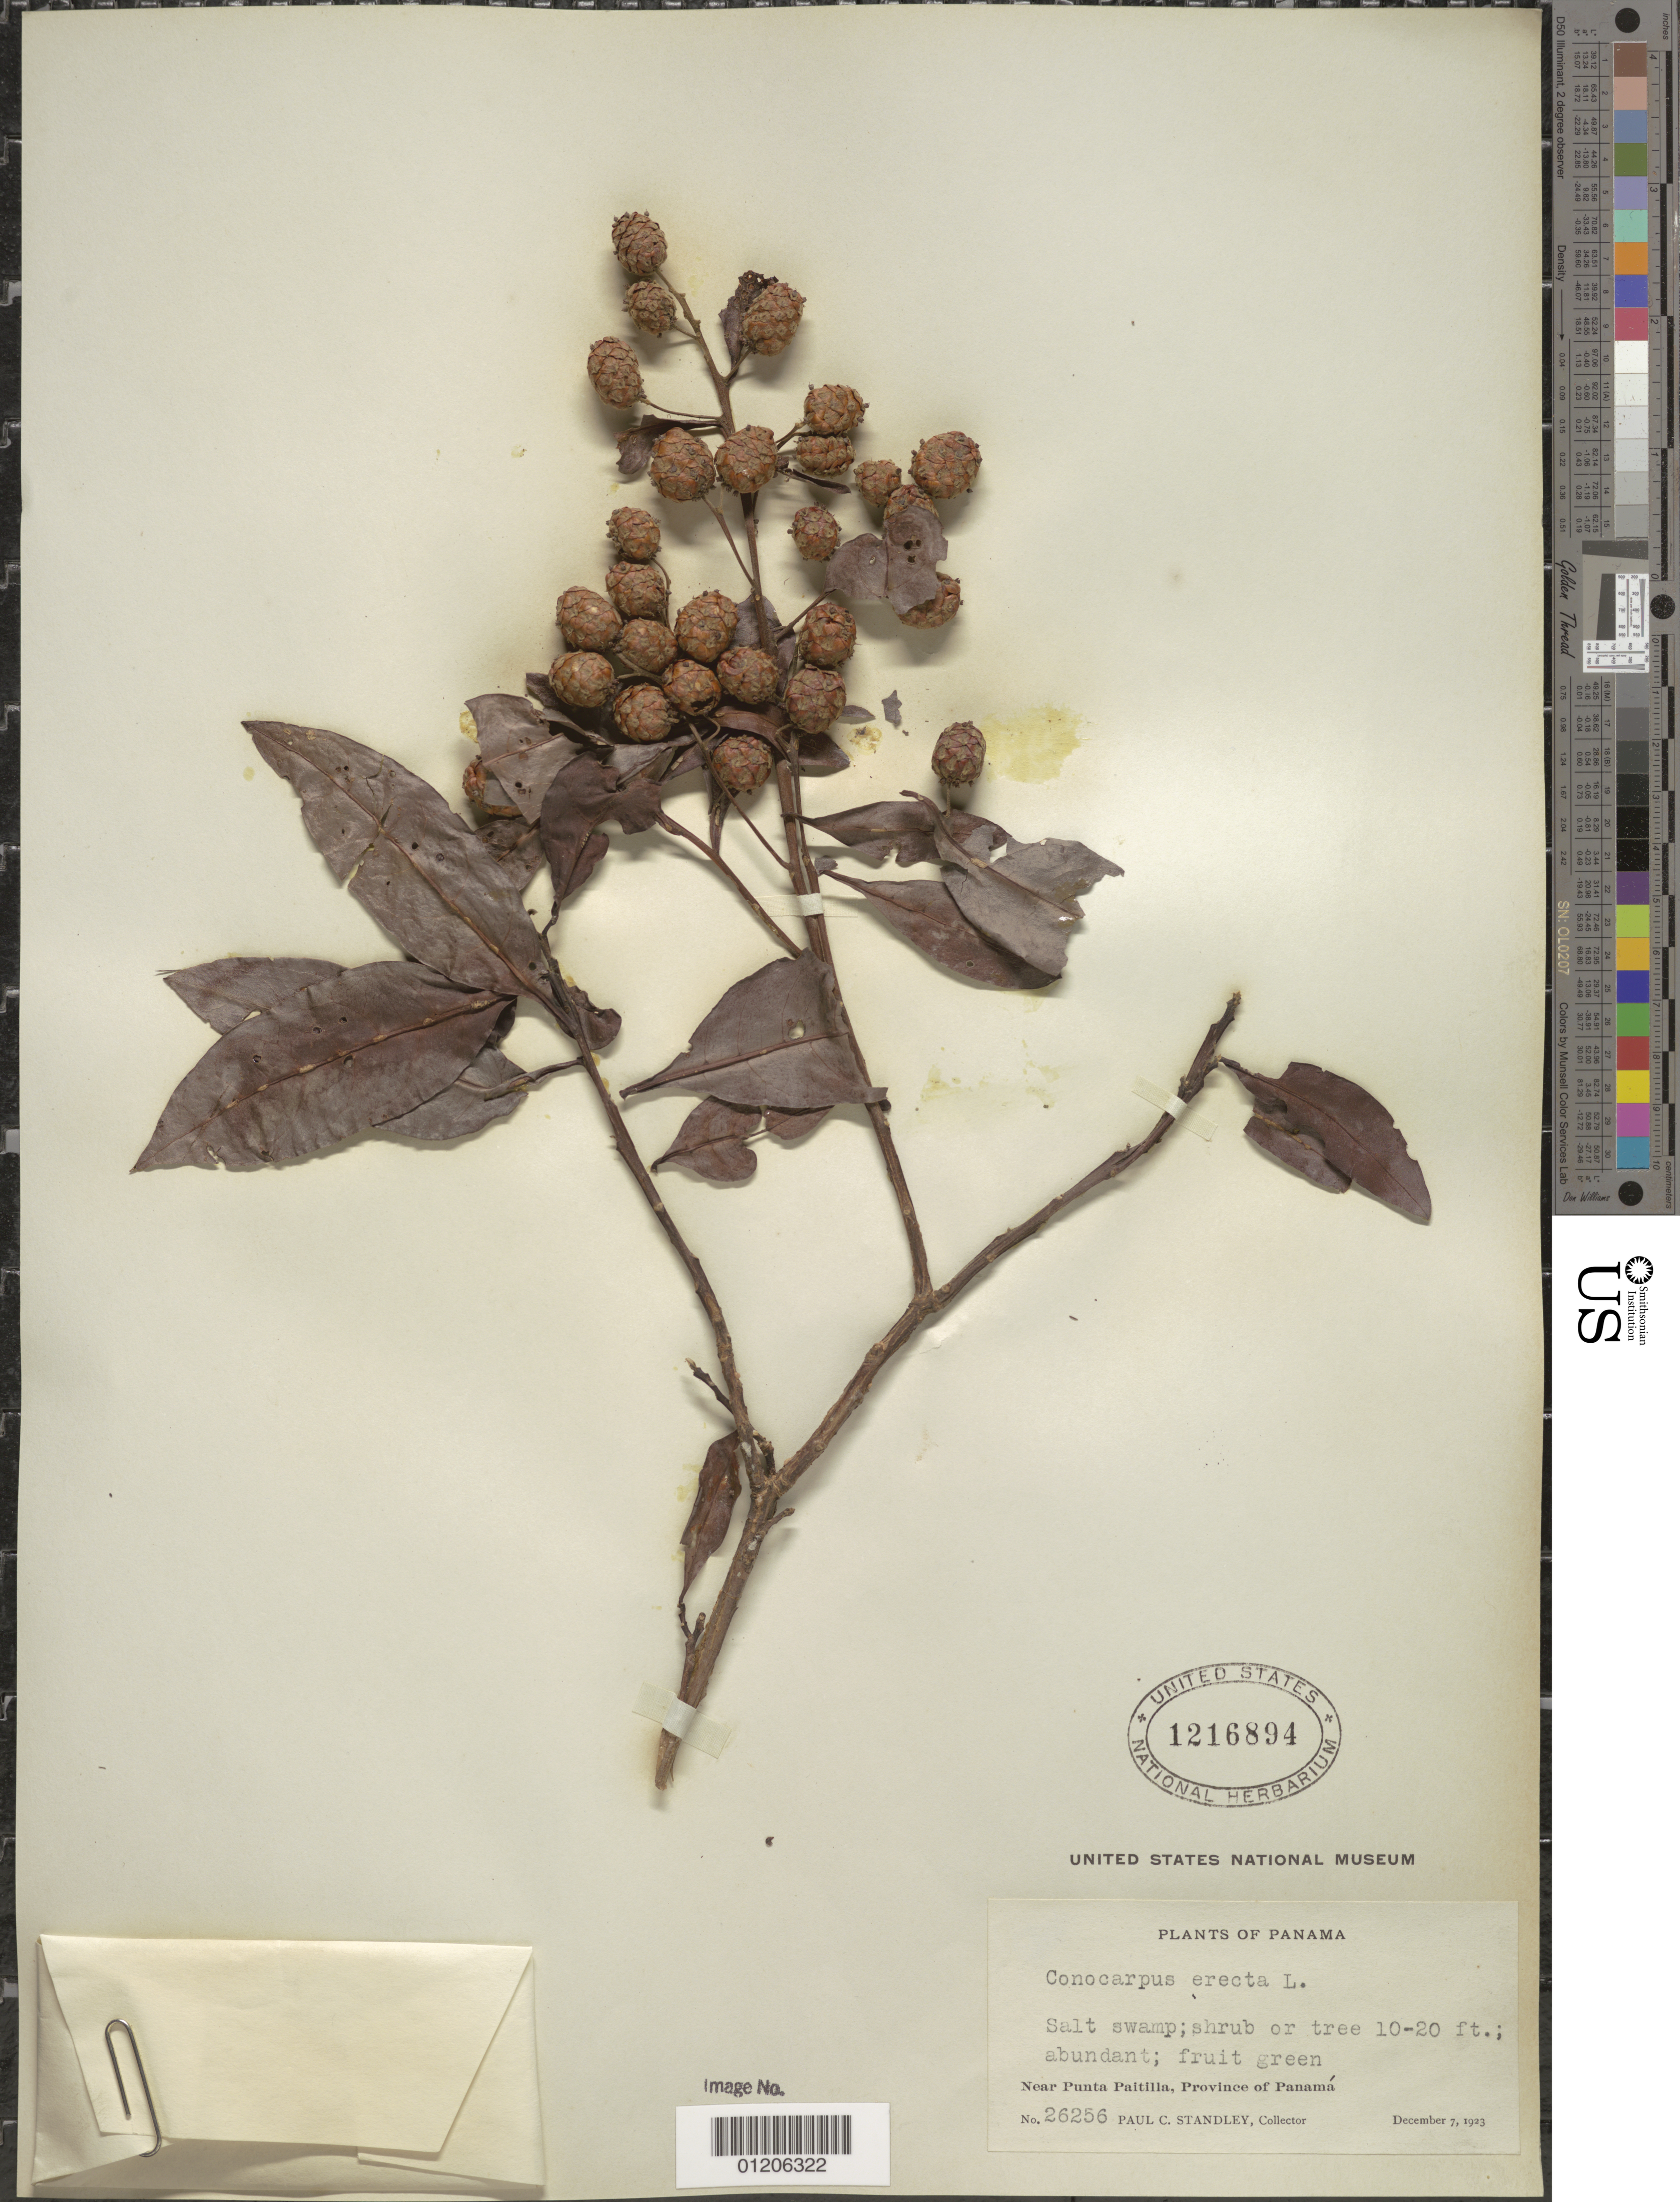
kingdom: Plantae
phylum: Tracheophyta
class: Magnoliopsida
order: Myrtales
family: Combretaceae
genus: Conocarpus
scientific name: Conocarpus erectus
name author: L.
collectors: P. C. Standley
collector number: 26256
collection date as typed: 07 Dec 1923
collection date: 1923-12-07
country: Panama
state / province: Panamá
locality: Near Punta Paitilla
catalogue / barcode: US 1216894